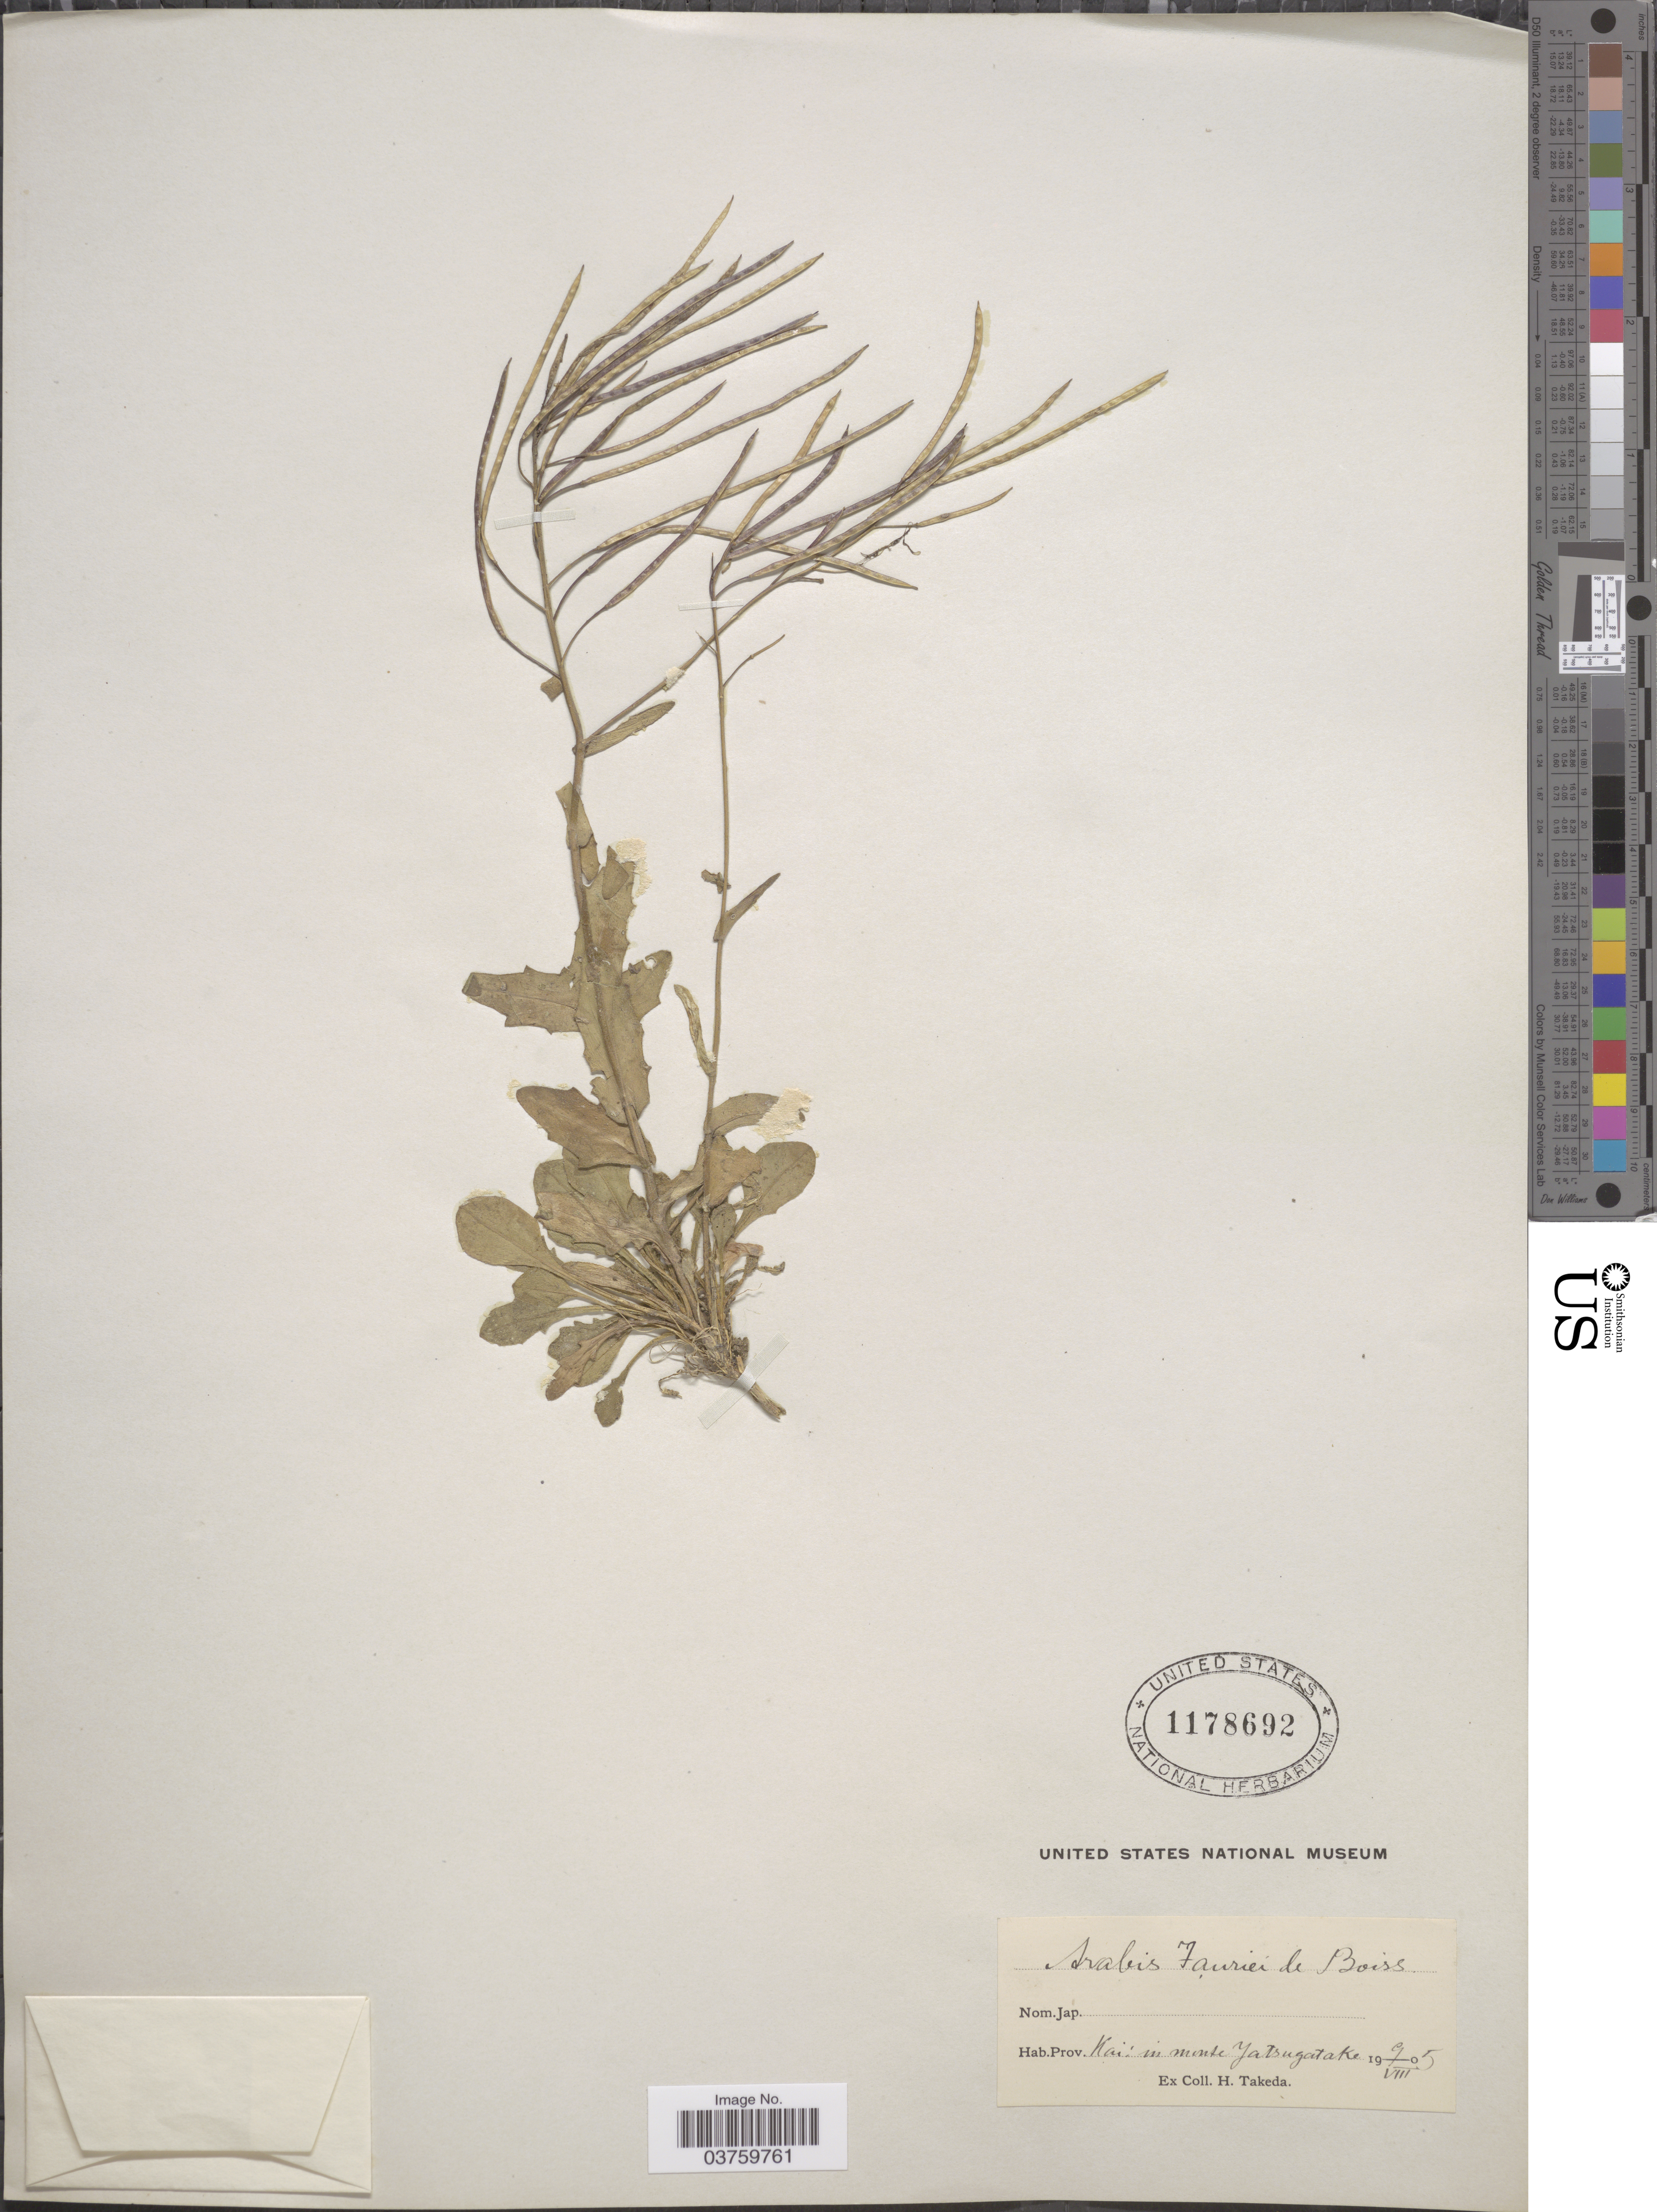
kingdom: Plantae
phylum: Tracheophyta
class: Magnoliopsida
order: Brassicales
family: Brassicaceae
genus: Arabis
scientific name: Arabis fauriei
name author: H. Lév.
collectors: H. Takeda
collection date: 1905-08-09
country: Japan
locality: Prov. Kai: in monte Yatsugatake.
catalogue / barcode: US 1178692